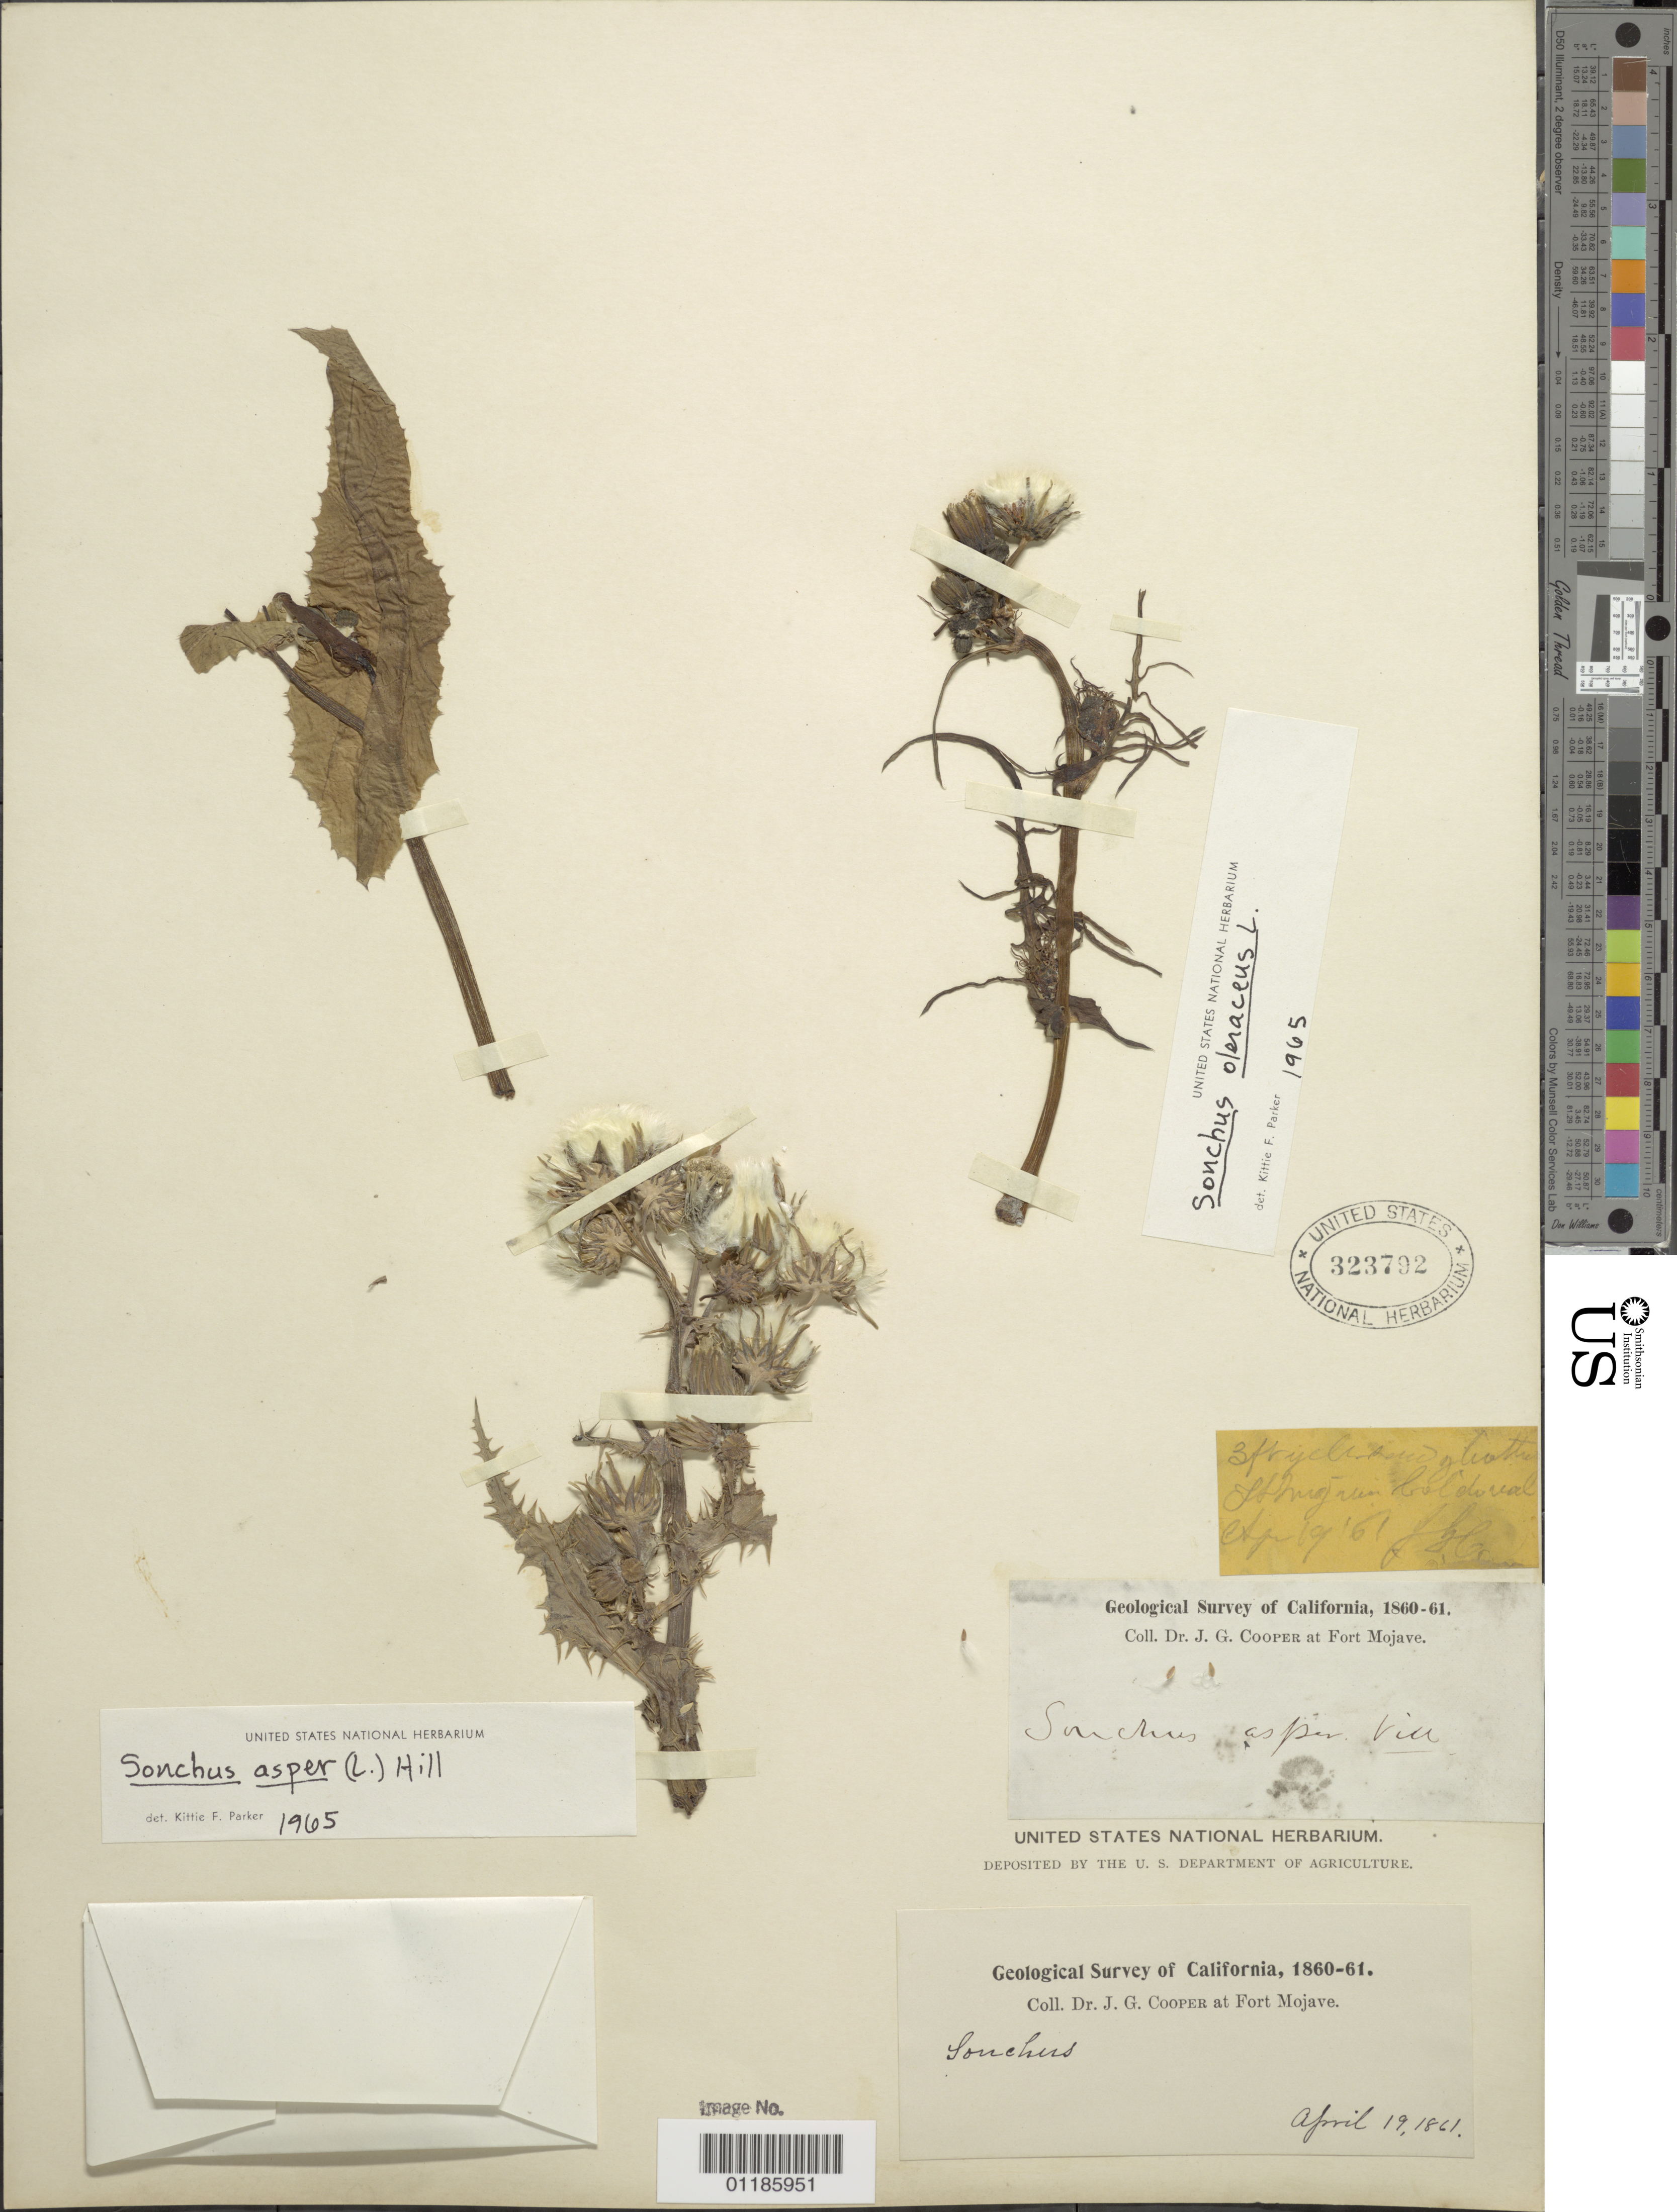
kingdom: Plantae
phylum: Tracheophyta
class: Magnoliopsida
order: Asterales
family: Asteraceae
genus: Sonchus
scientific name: Sonchus asper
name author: (L.) Hill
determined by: Parker, K. F.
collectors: J. G. Cooper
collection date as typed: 19 Apr 1861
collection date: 1861-04-19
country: United States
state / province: California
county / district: San Bernardino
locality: Fort Mojave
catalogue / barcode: US 323792